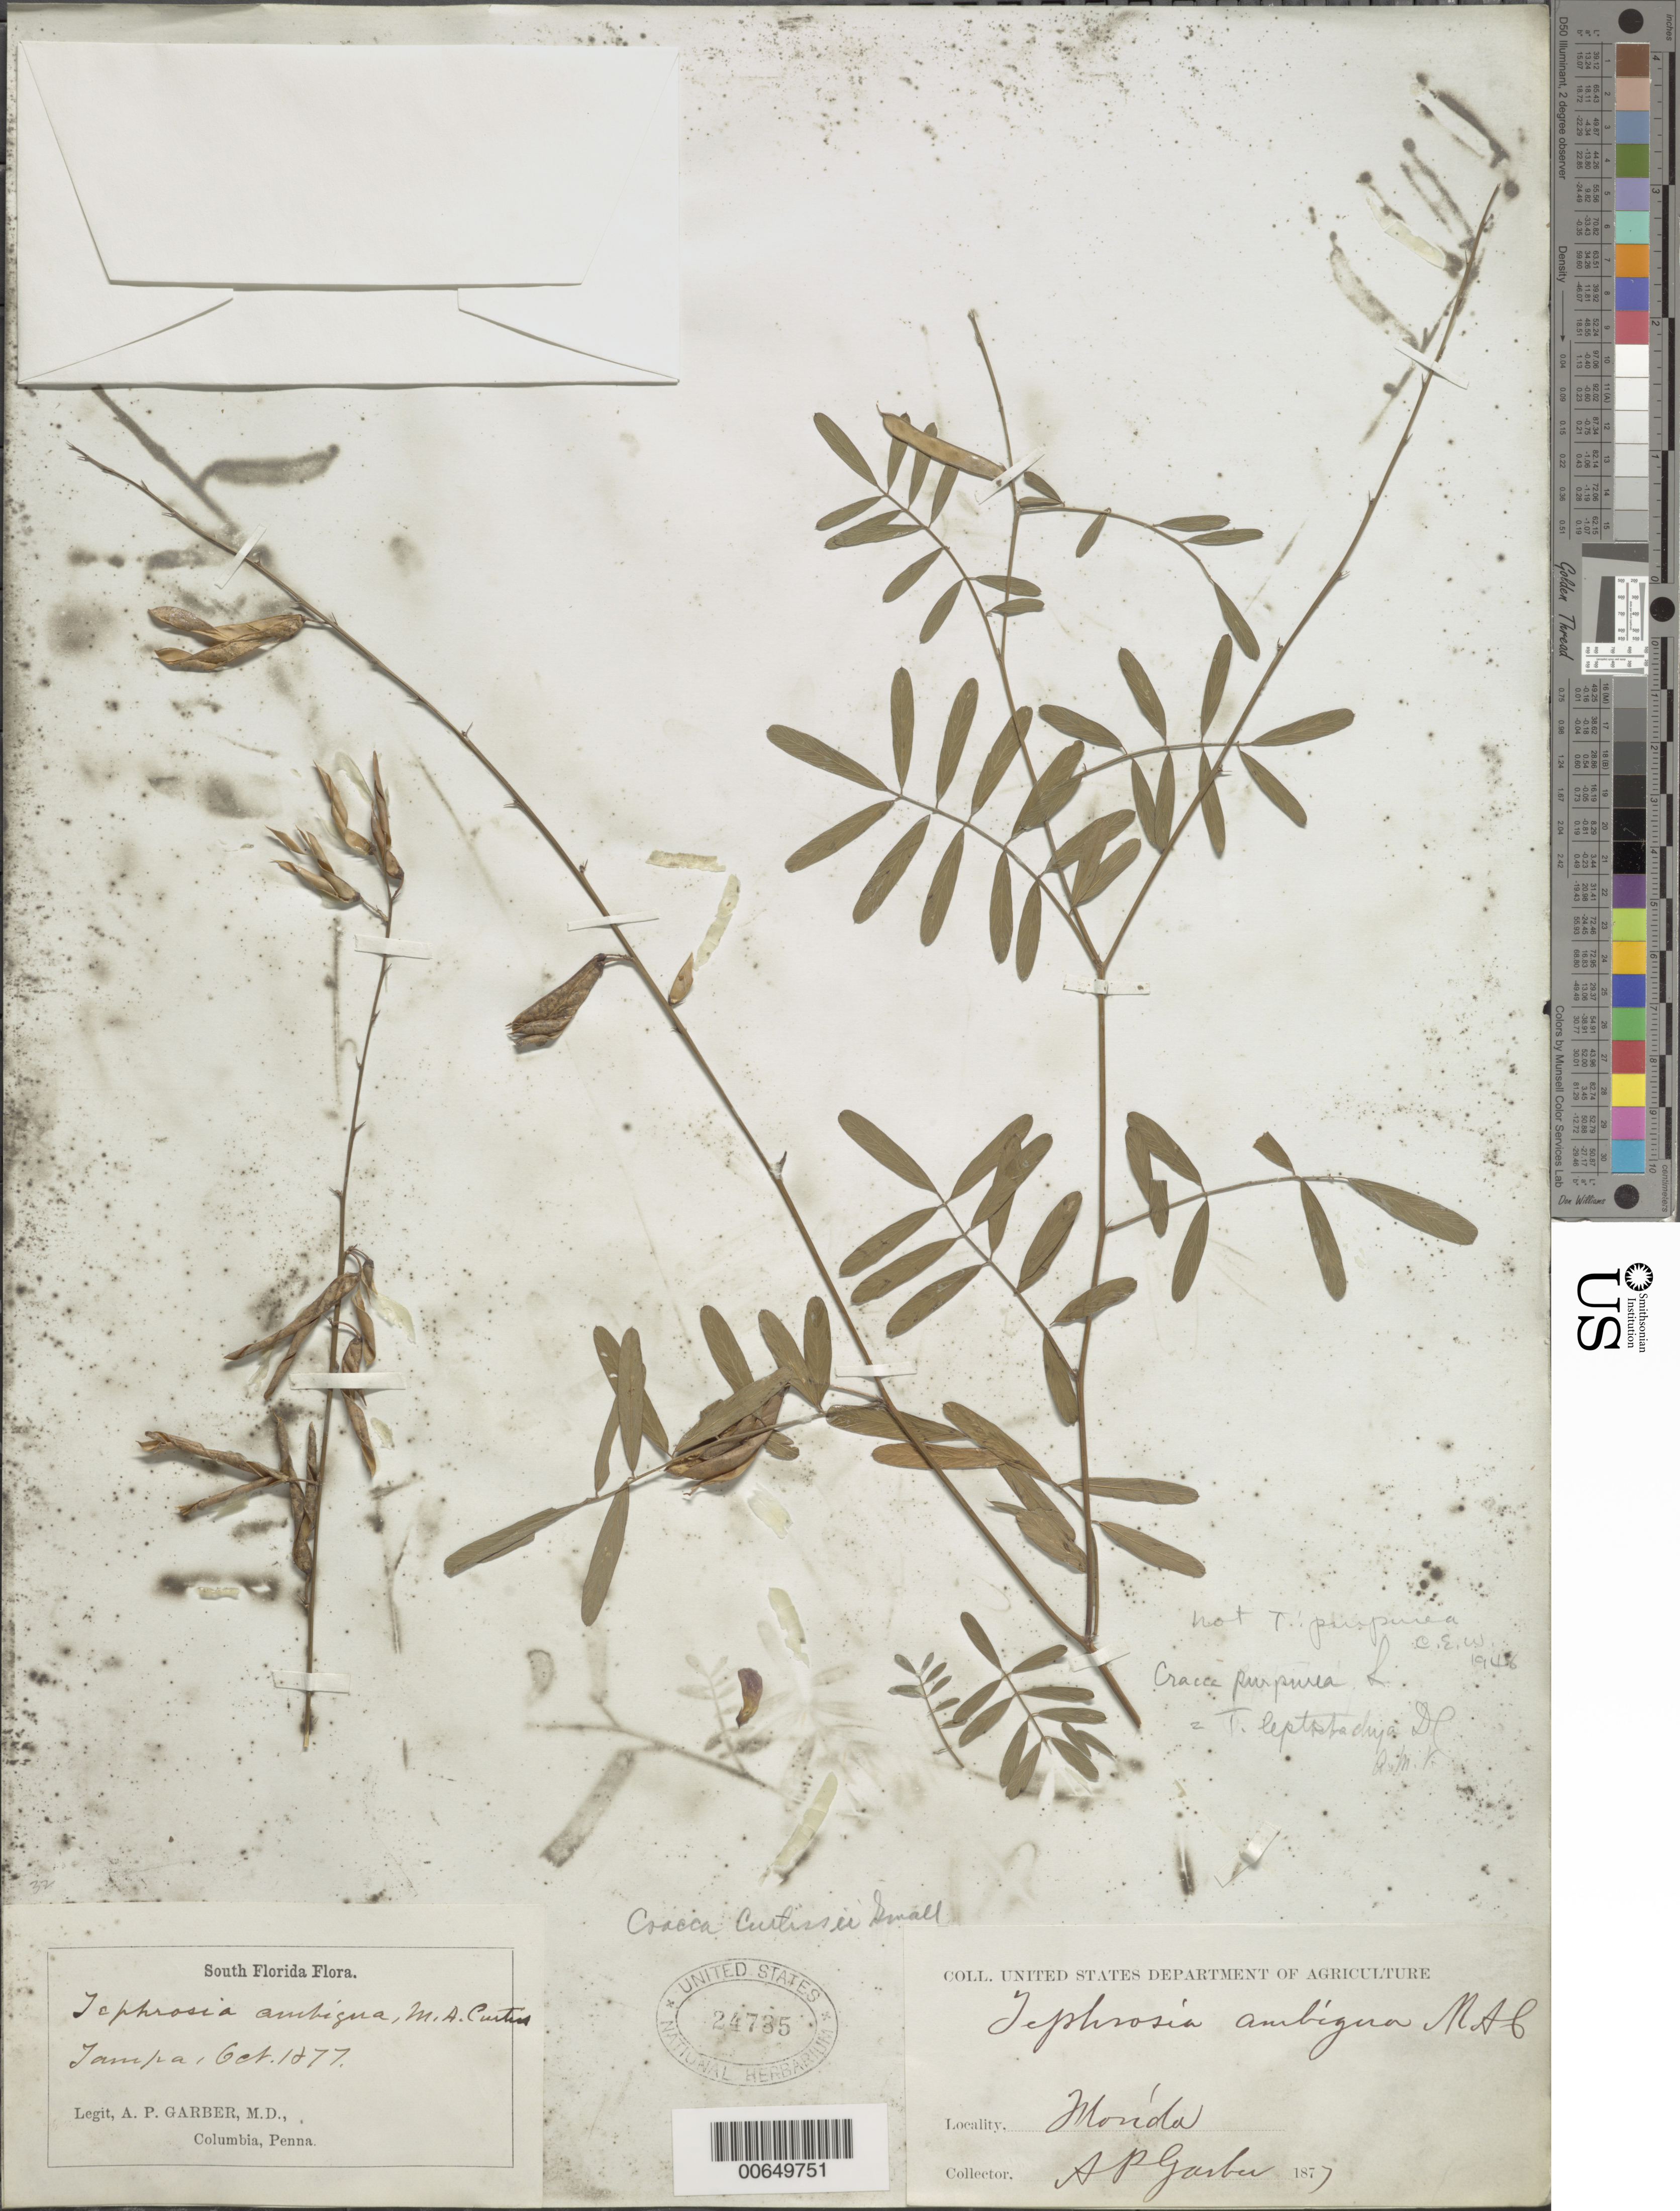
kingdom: Plantae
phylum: Tracheophyta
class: Magnoliopsida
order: Fabales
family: Fabaceae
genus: Tephrosia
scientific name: Tephrosia curtissii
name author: (Small) Shinners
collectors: A. P. Garber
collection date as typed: Feb 1877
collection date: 1877-02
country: United States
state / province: Florida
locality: Tampa.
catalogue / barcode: US 24735